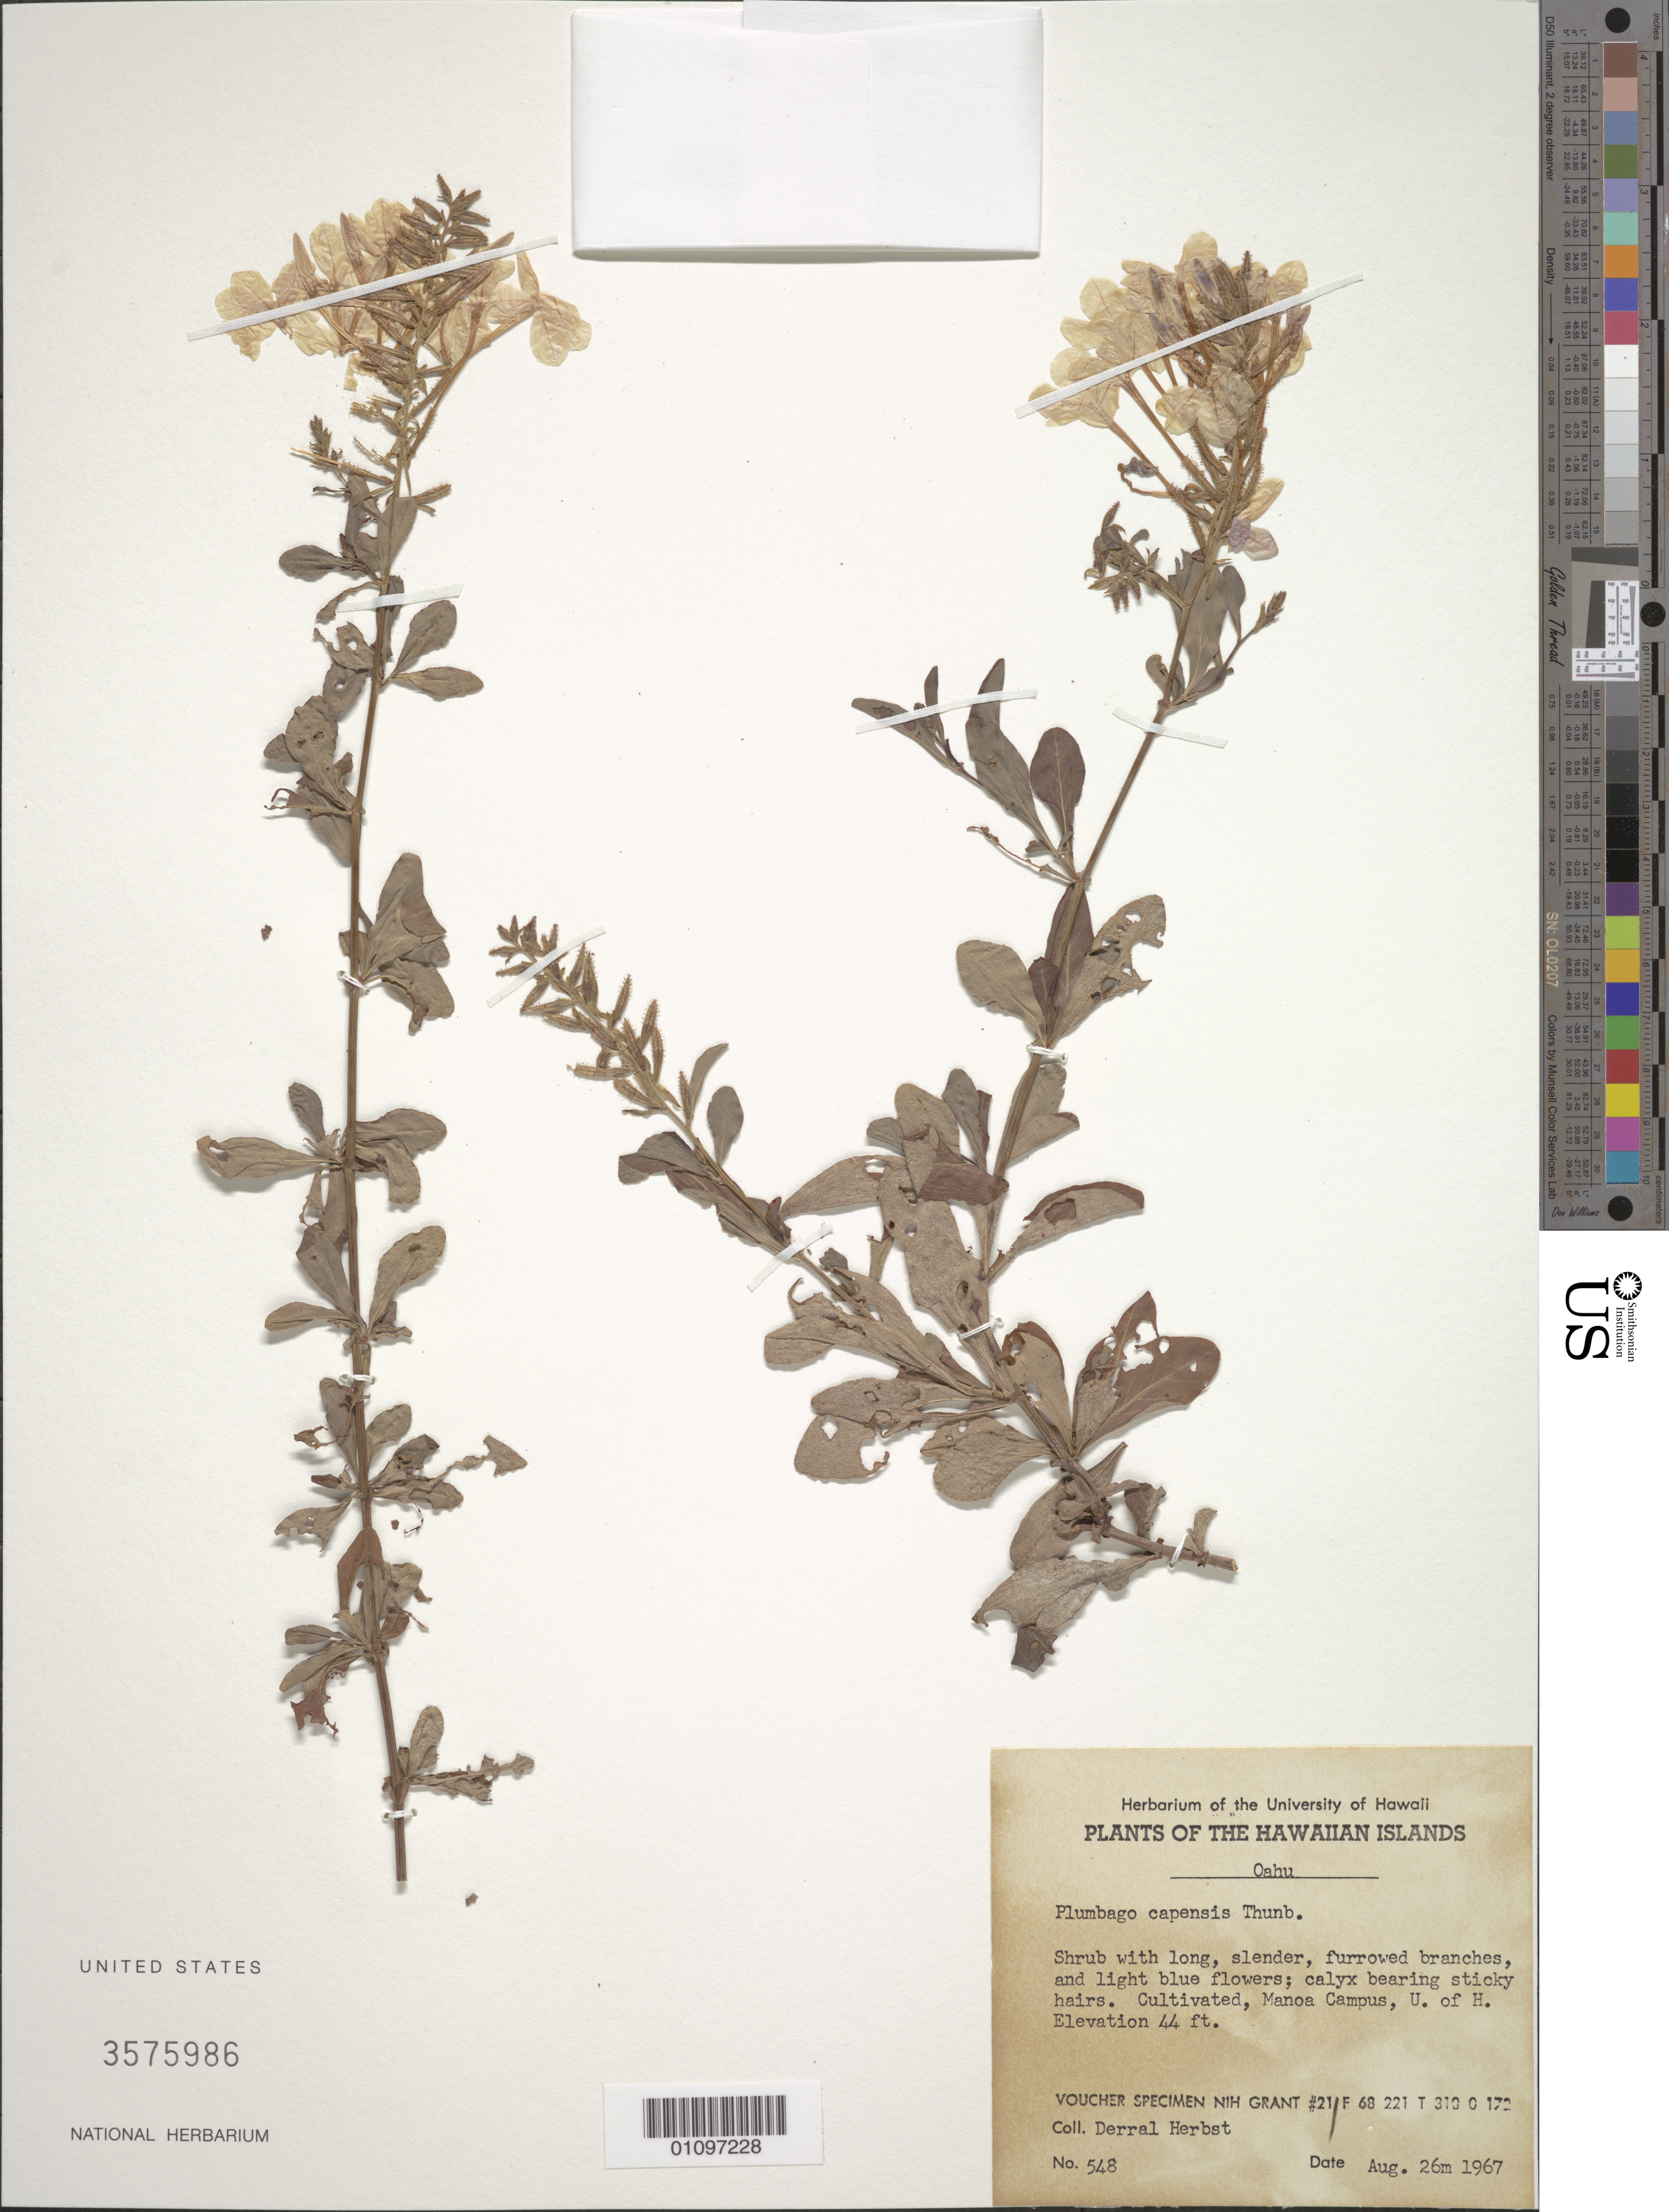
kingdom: Plantae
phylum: Tracheophyta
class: Magnoliopsida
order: Caryophyllales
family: Plumbaginaceae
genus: Plumbago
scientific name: Plumbago capensis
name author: Thunb.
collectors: D. R. Herbst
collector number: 548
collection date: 1967-08-26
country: United States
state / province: Hawaii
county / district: Honolulu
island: Oahu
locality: University of Hawaii Manoa Campus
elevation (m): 13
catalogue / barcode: US 3575986